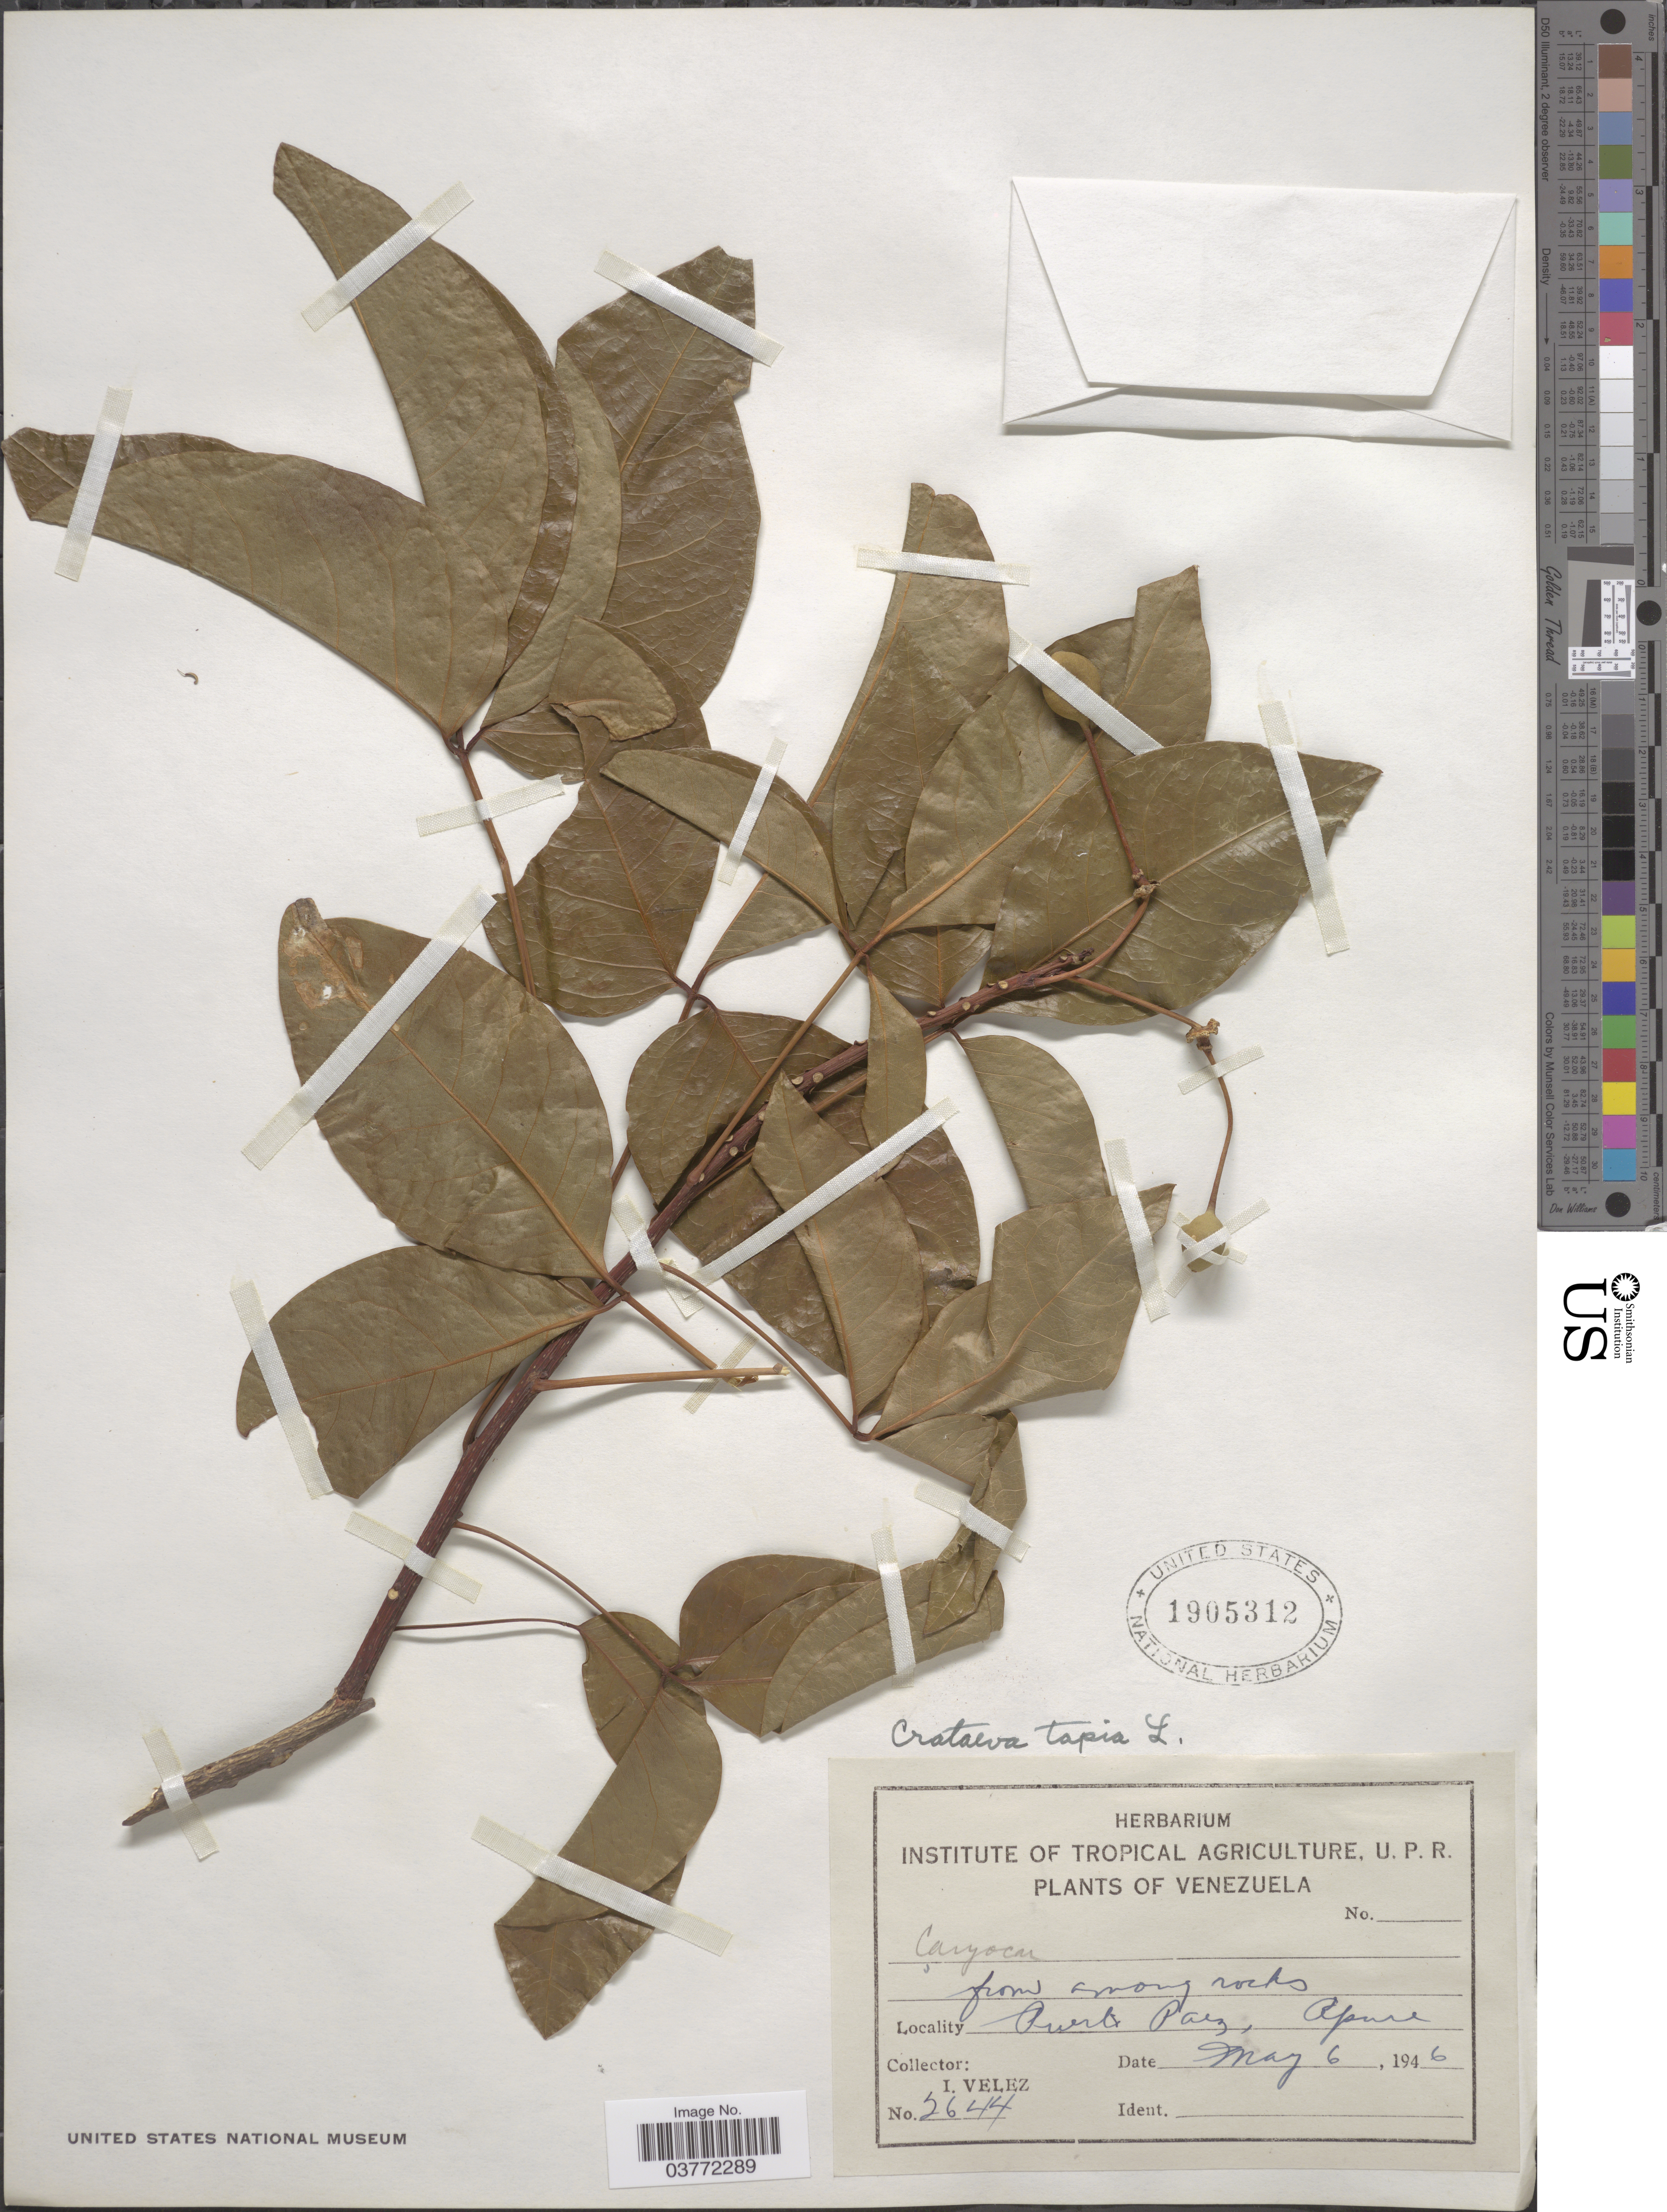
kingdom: Plantae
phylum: Tracheophyta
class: Magnoliopsida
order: Brassicales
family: Capparaceae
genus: Crateva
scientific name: Crateva tapia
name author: L.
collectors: I. Velez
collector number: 2644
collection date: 1946-05-06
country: Venezuela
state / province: Apure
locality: Puerto Paez.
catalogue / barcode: US 1905312